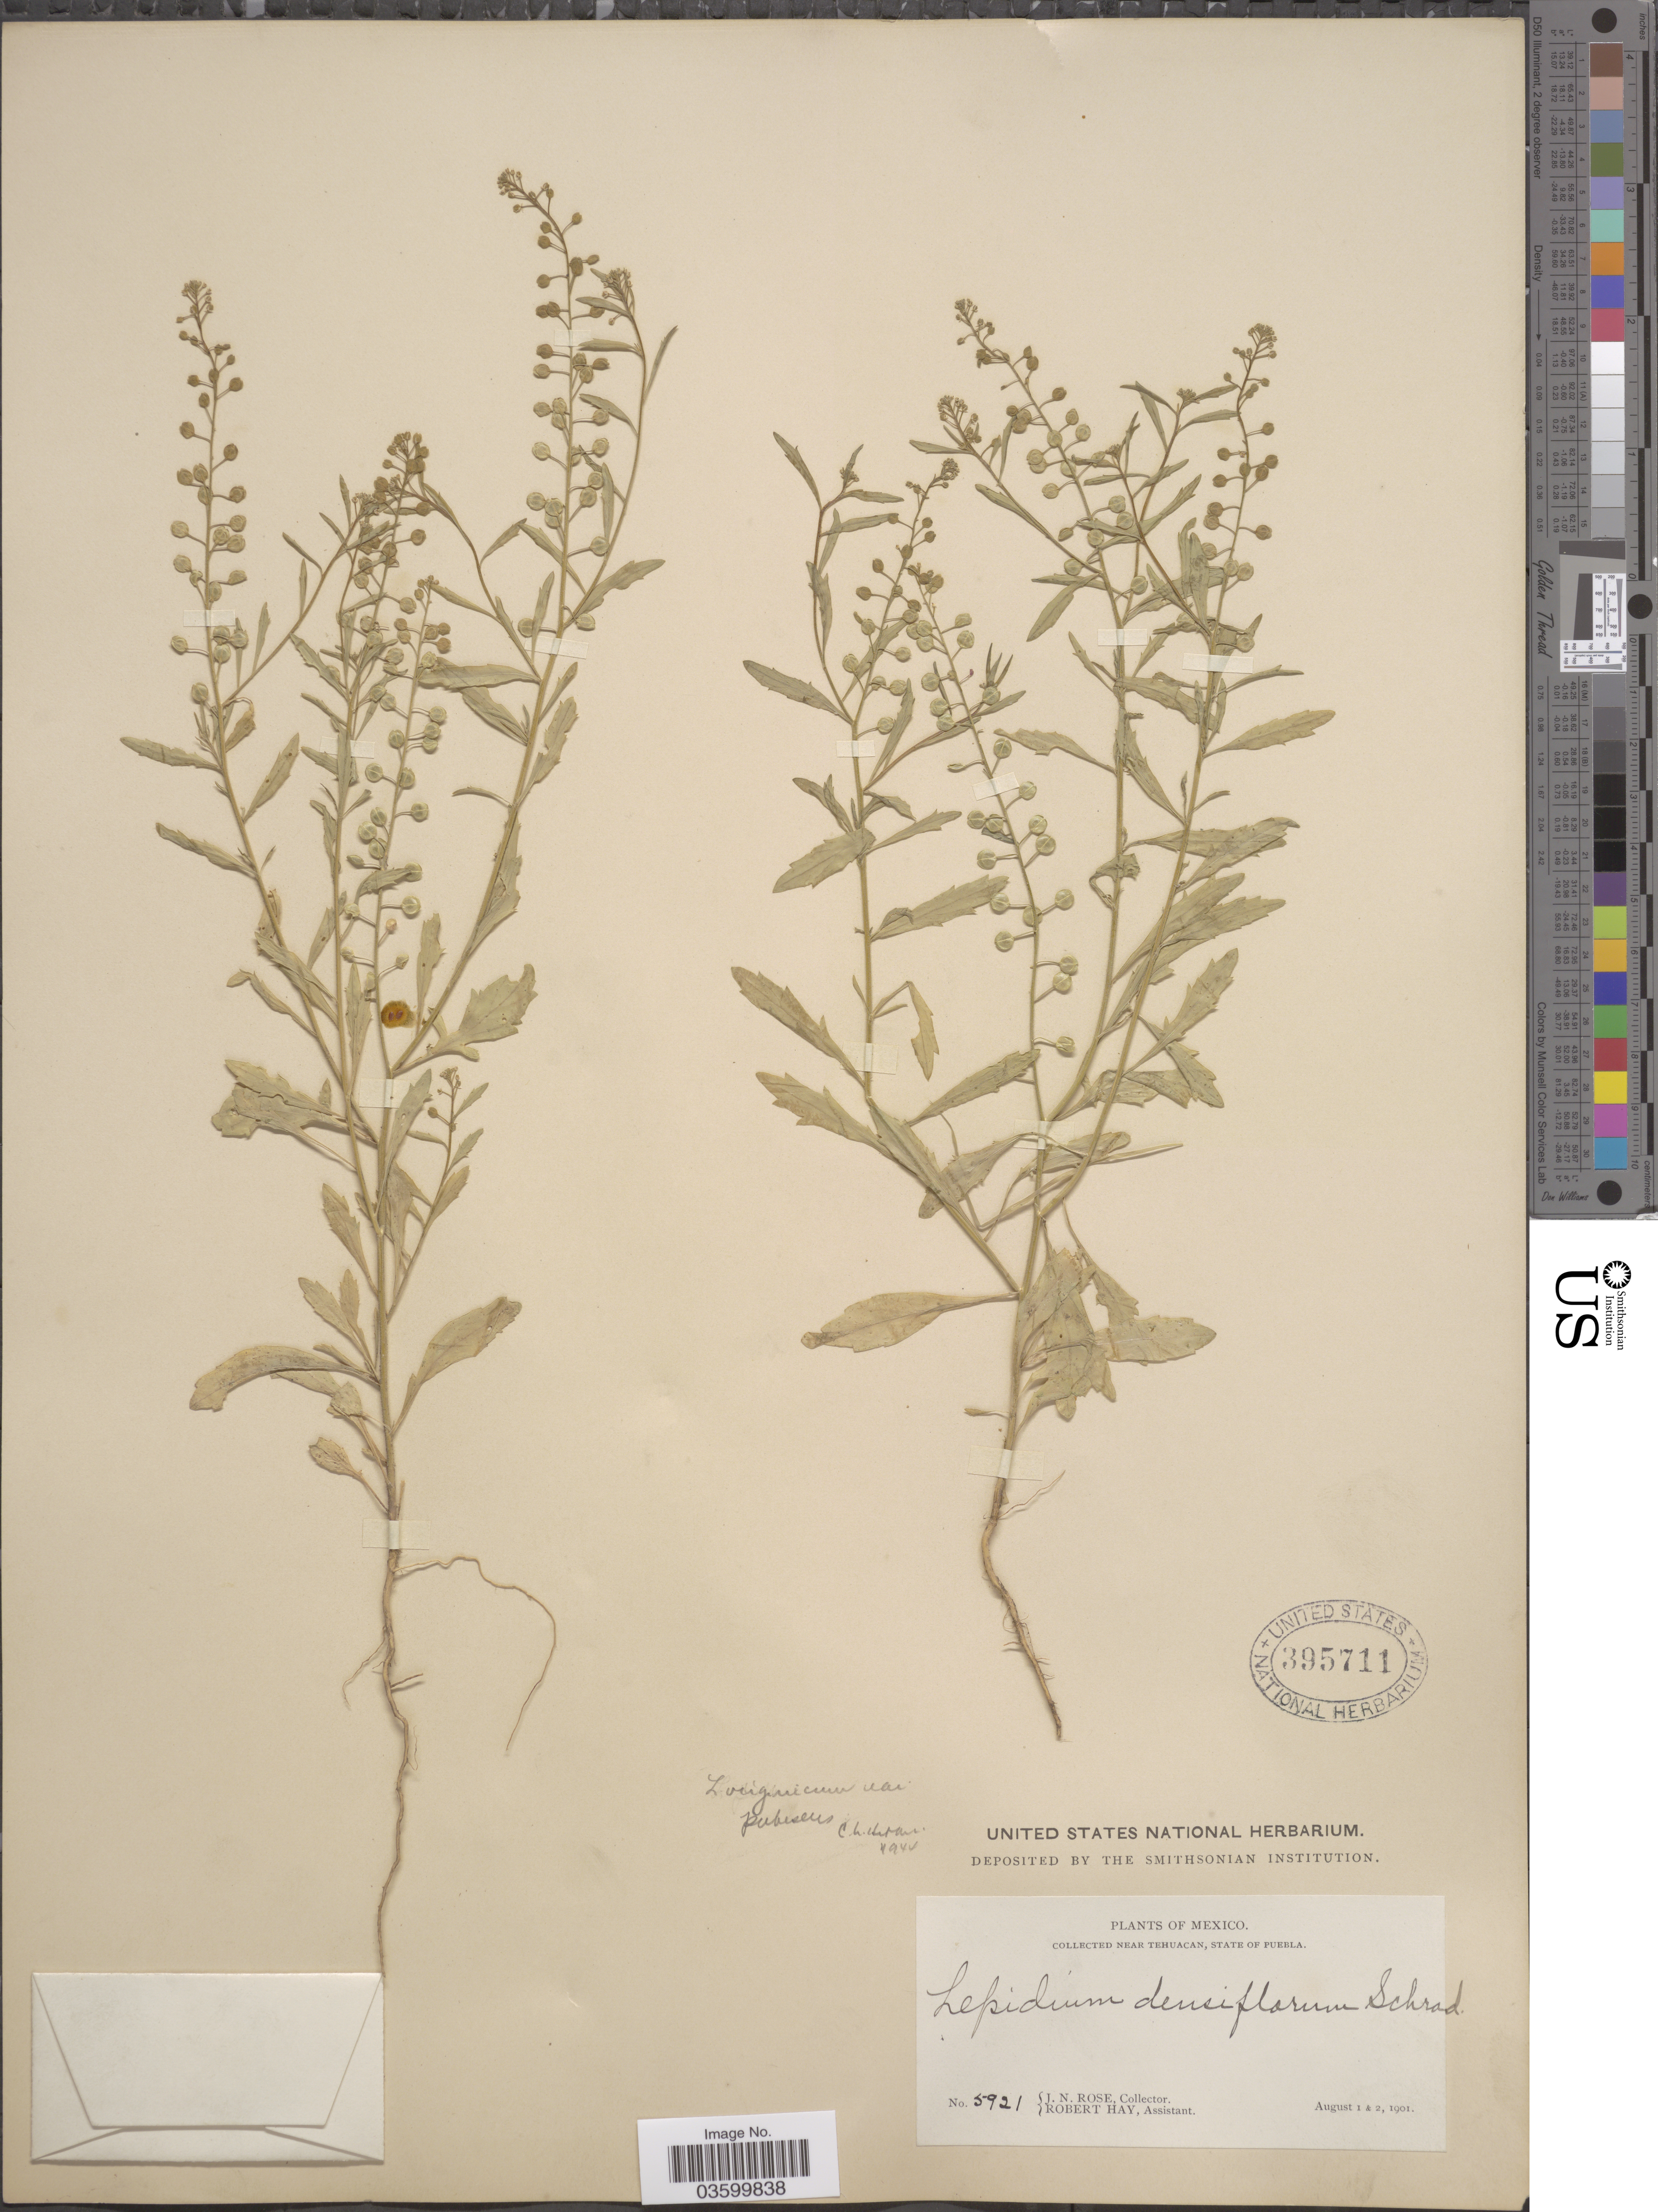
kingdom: Plantae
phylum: Tracheophyta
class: Magnoliopsida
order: Brassicales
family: Brassicaceae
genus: Lepidium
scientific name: Lepidium virginicum var. pubescens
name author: (Greene) C.L. Hitchc.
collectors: J. N. Rose & R. Hay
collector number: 5921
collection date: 1901-08-01/1901-08-02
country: Mexico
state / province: Puebla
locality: Near Tehuacan.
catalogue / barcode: US 395711